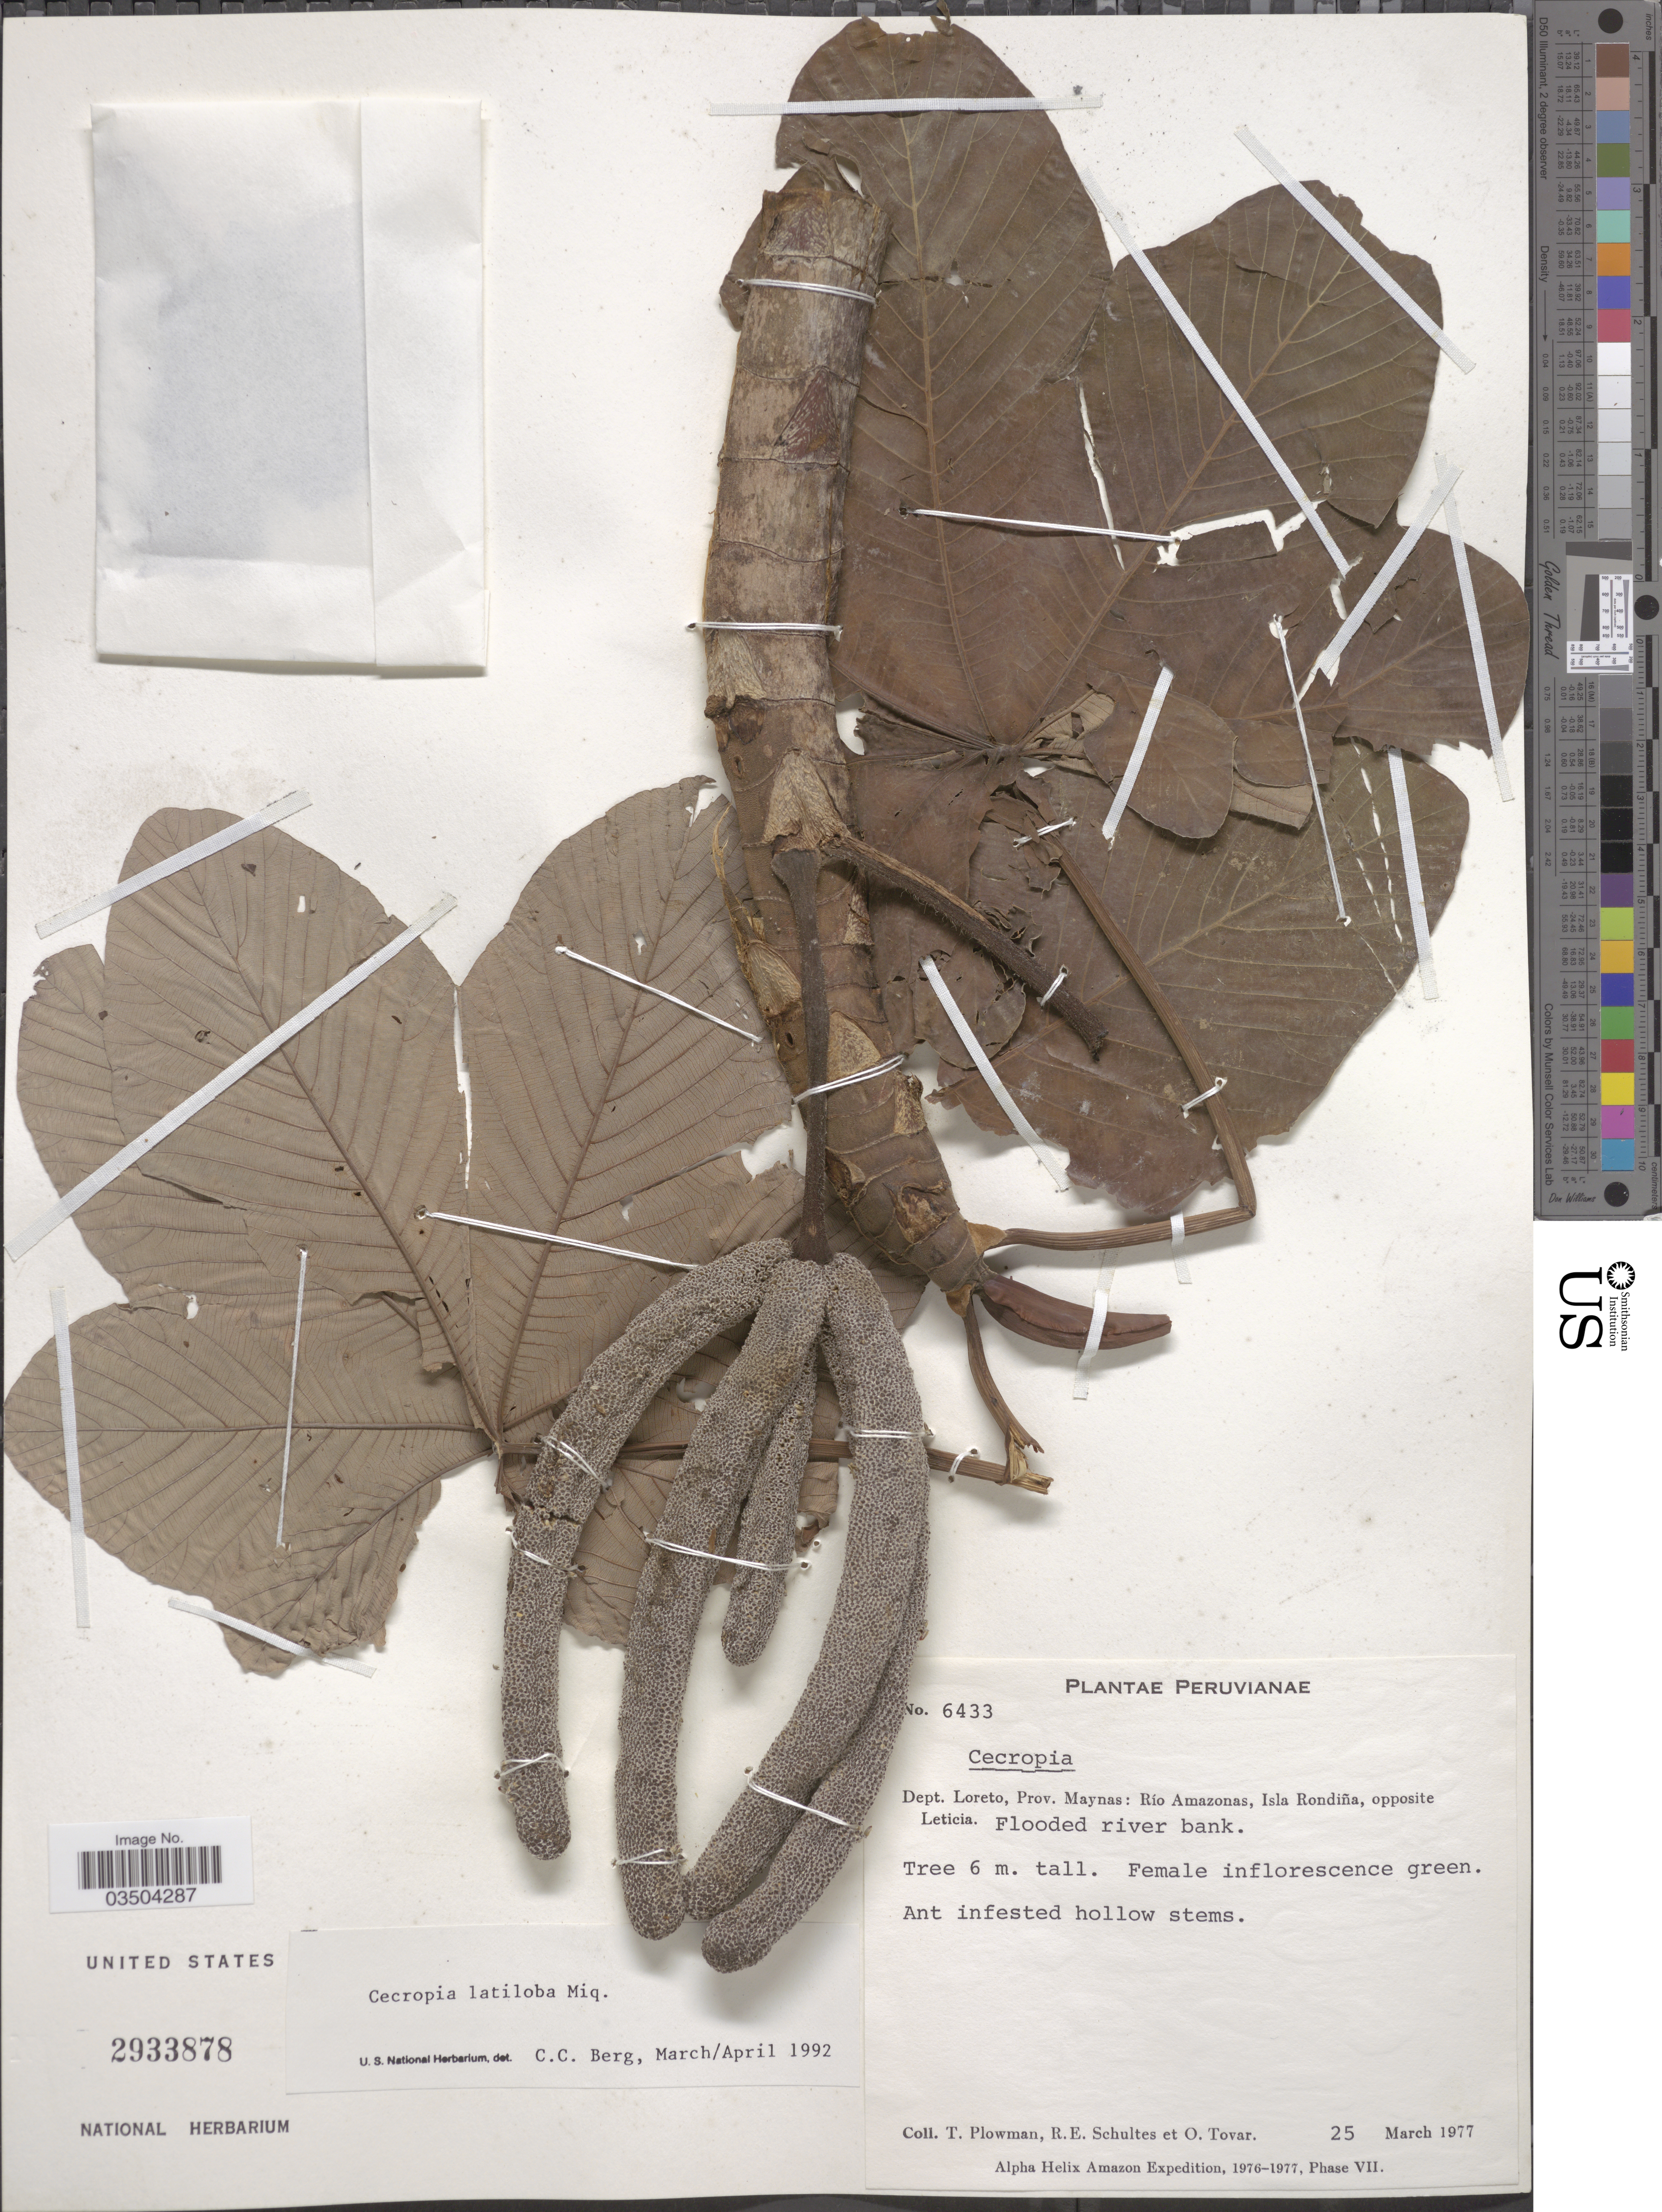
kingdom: Plantae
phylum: Tracheophyta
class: Magnoliopsida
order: Rosales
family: Urticaceae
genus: Cecropia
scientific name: Cecropia latiloba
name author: Miq.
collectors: T. Plowman, R. E. Schultes & Ó. Tovar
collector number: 6433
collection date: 1977-03-25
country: Peru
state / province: Loreto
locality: Dept. Loreto, Prov. Maynas: Río Amazonas, Isla Rondiña, opposite Leticia.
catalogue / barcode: US 2933878